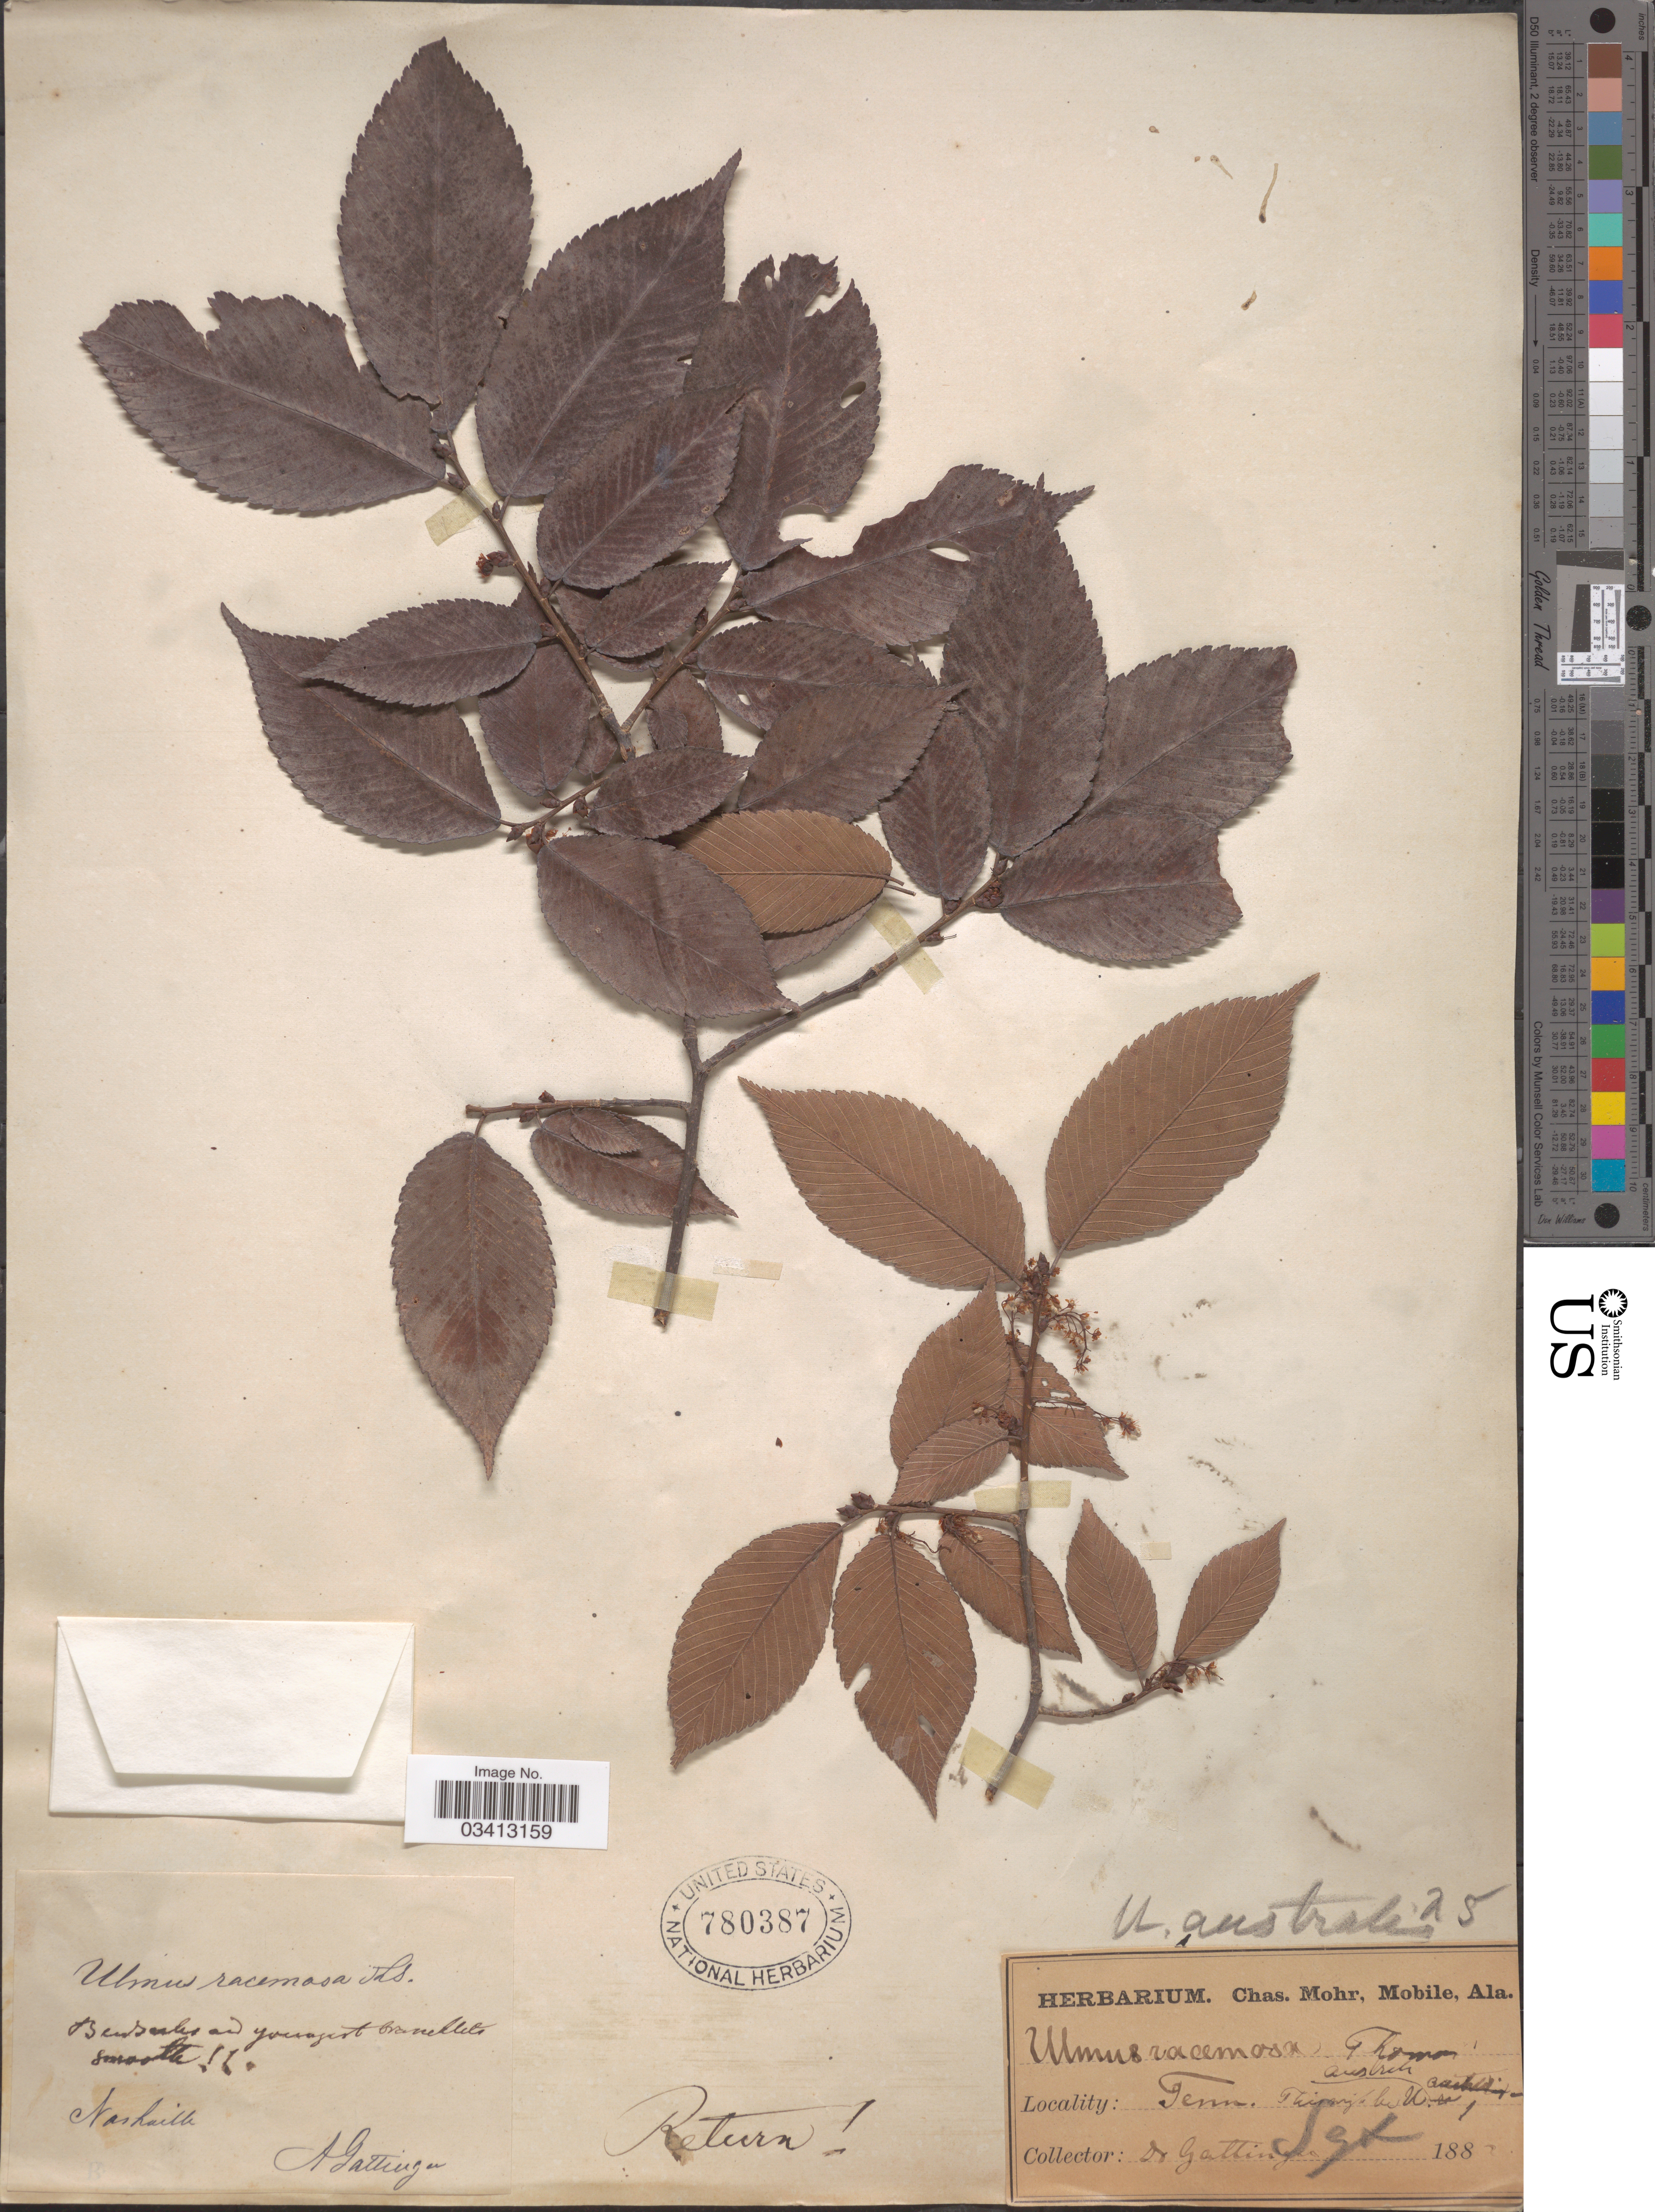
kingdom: Plantae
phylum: Tracheophyta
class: Magnoliopsida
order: Rosales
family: Ulmaceae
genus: Ulmus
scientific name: Ulmus thomasii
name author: Sarg.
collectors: A. Gattinger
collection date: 1883-09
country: United States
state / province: Tennessee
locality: Nashville.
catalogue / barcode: US 780387